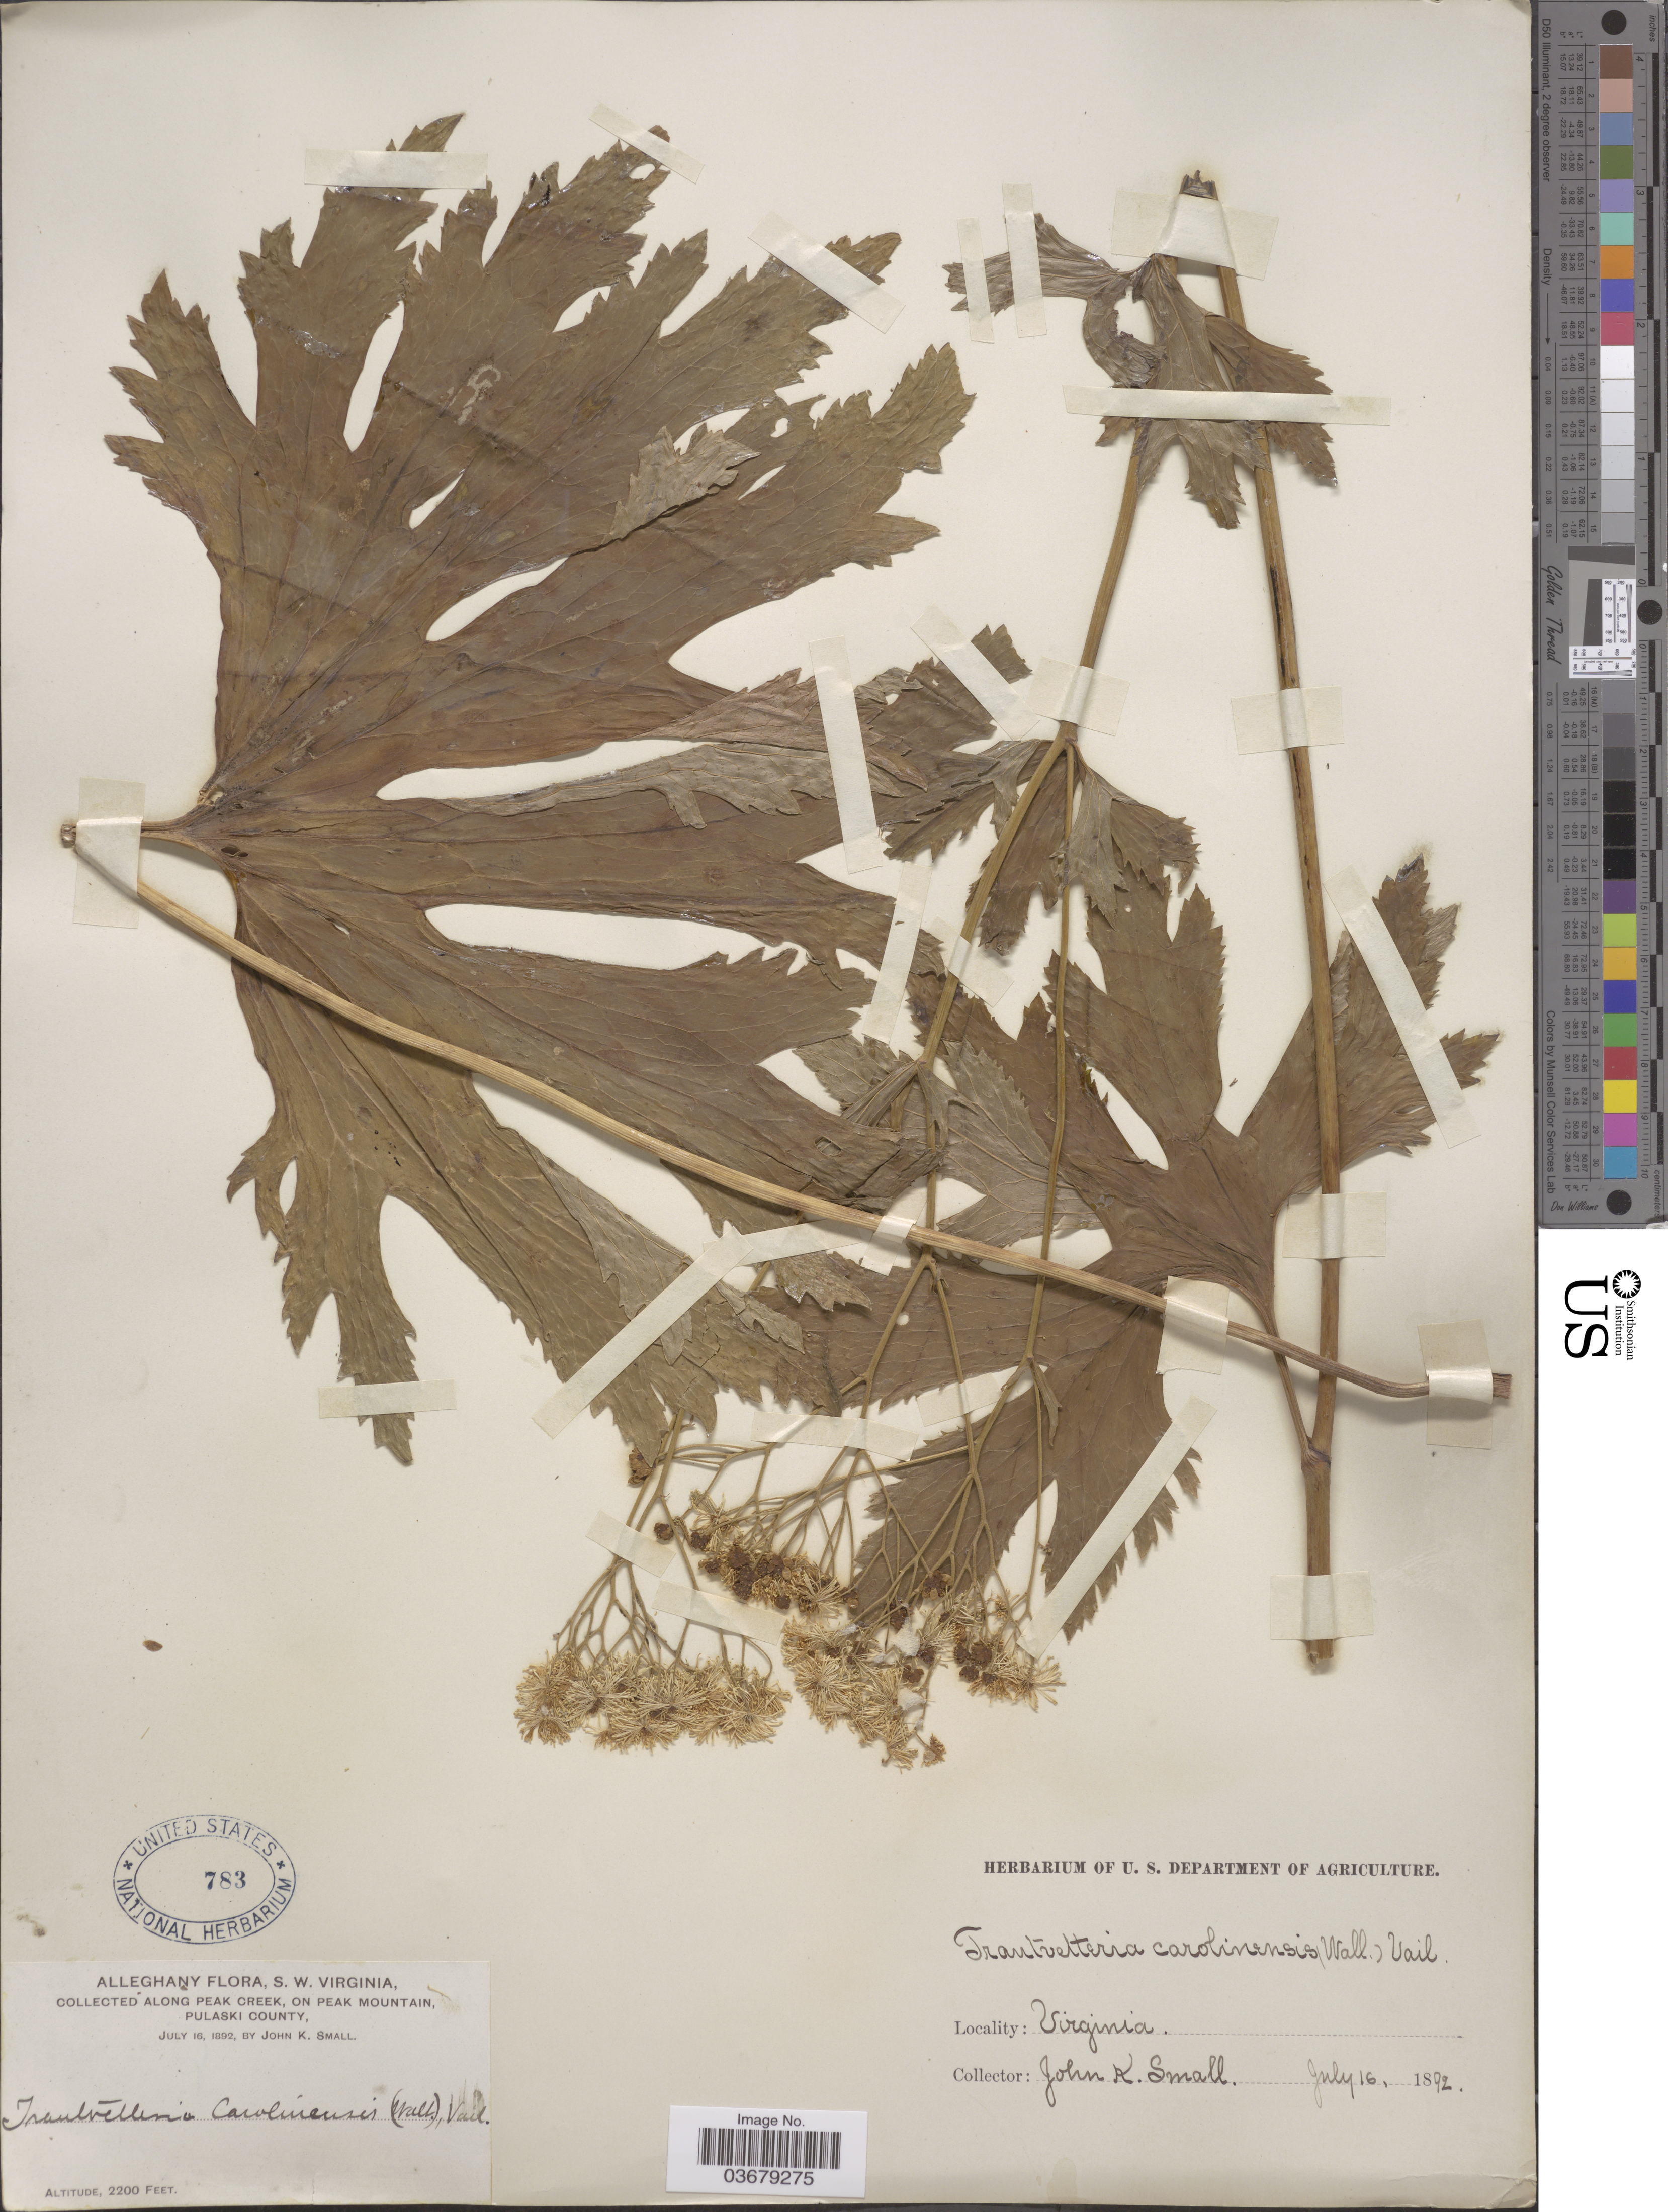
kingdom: Plantae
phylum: Tracheophyta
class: Magnoliopsida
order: Ranunculales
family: Ranunculaceae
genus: Trautvetteria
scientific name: Trautvetteria caroliniensis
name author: (Walter) Vail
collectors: J. K. Small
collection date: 1892-07-16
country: United States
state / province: Virginia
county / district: Pulaski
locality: S. W. Virginia. Along Peak Creek, on Peak Mountain,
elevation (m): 671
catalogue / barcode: US 783